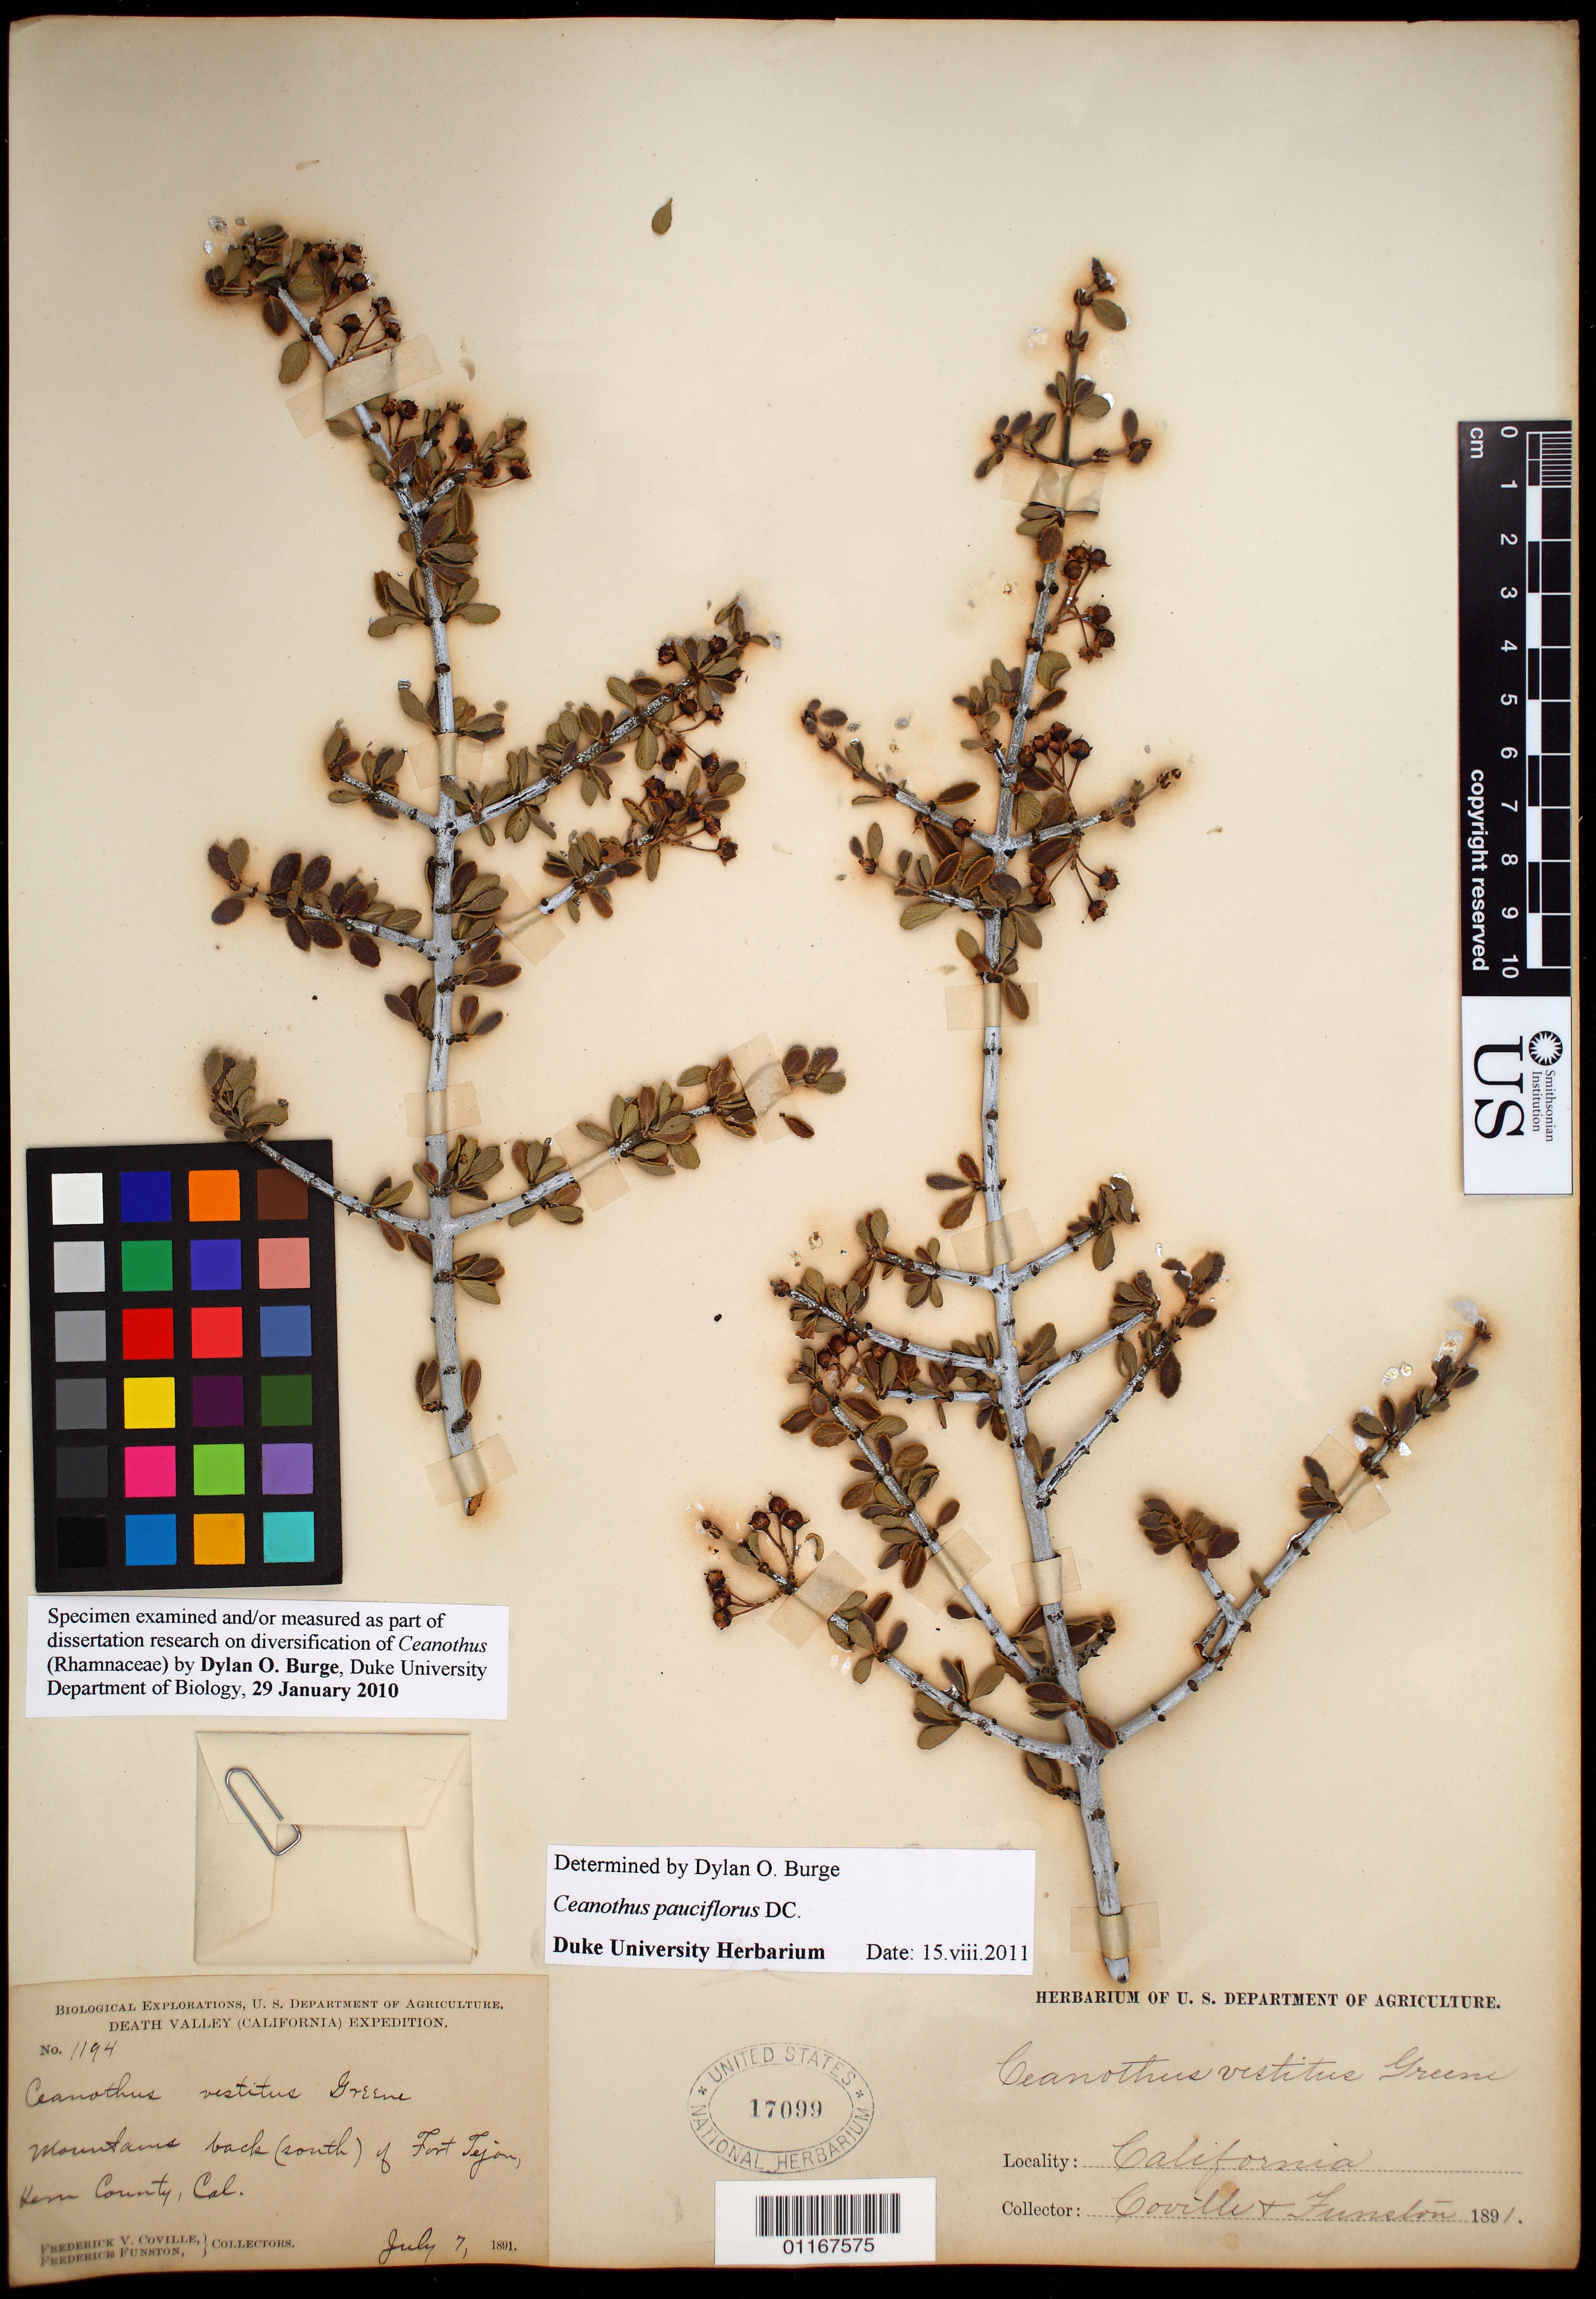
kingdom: Plantae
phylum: Tracheophyta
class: Magnoliopsida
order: Rosales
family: Rhamnaceae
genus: Ceanothus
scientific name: Ceanothus pauciflorus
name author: DC.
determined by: Burge, Alexander Andrejewitsch von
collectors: F. V. Coville & F. Funston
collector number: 1194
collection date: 1891-07-07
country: United States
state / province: California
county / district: Kern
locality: Mountains back ( south ) of Fort Tejon.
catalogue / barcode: US 17099